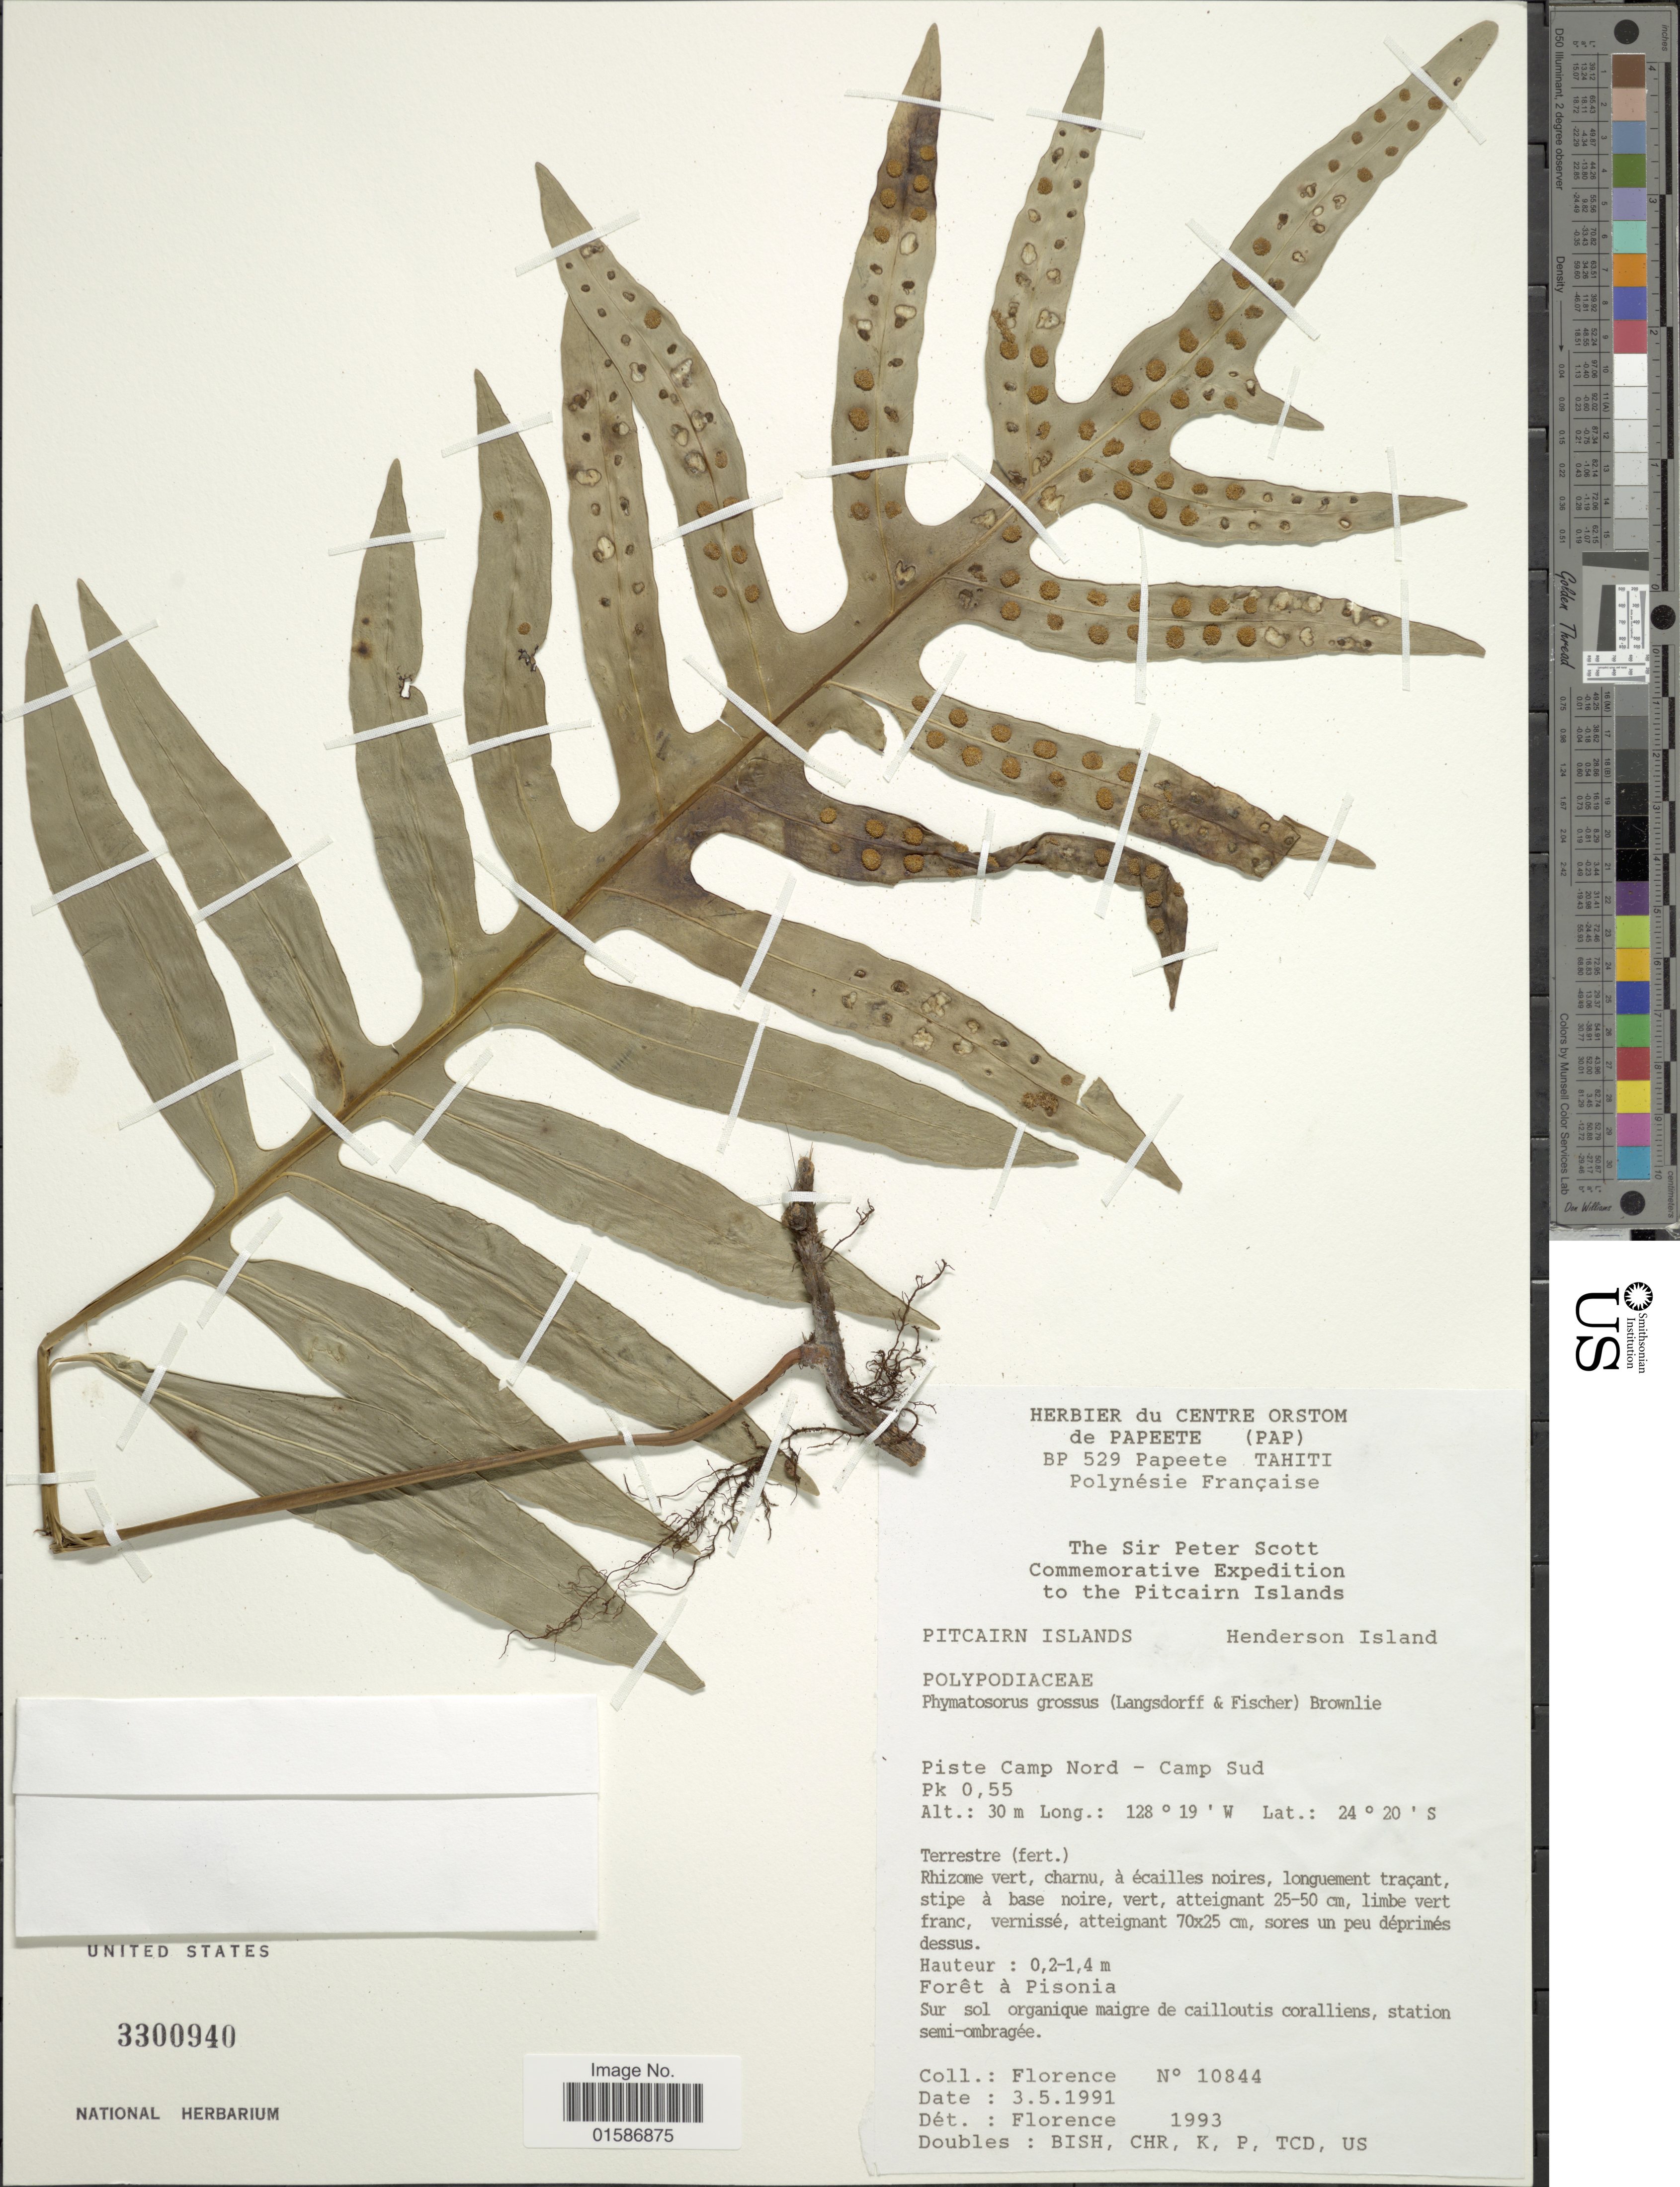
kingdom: Plantae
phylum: Tracheophyta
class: Polypodiopsida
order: Polypodiales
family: Polypodiaceae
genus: Microsorum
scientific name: Microsorum grossum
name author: (Langsd. & Fisch.) S.B. Andrews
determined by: Wagner, W. L., (BOT), Smithsonian Institution - National Museum of Natural History (UNITED STATES)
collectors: -. Florence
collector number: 10844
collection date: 1991-05-03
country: Pitcairn Islands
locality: Henderson Island, Piste Camp Nord - Camp Sud Pk 0,55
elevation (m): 30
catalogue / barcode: US 3300940